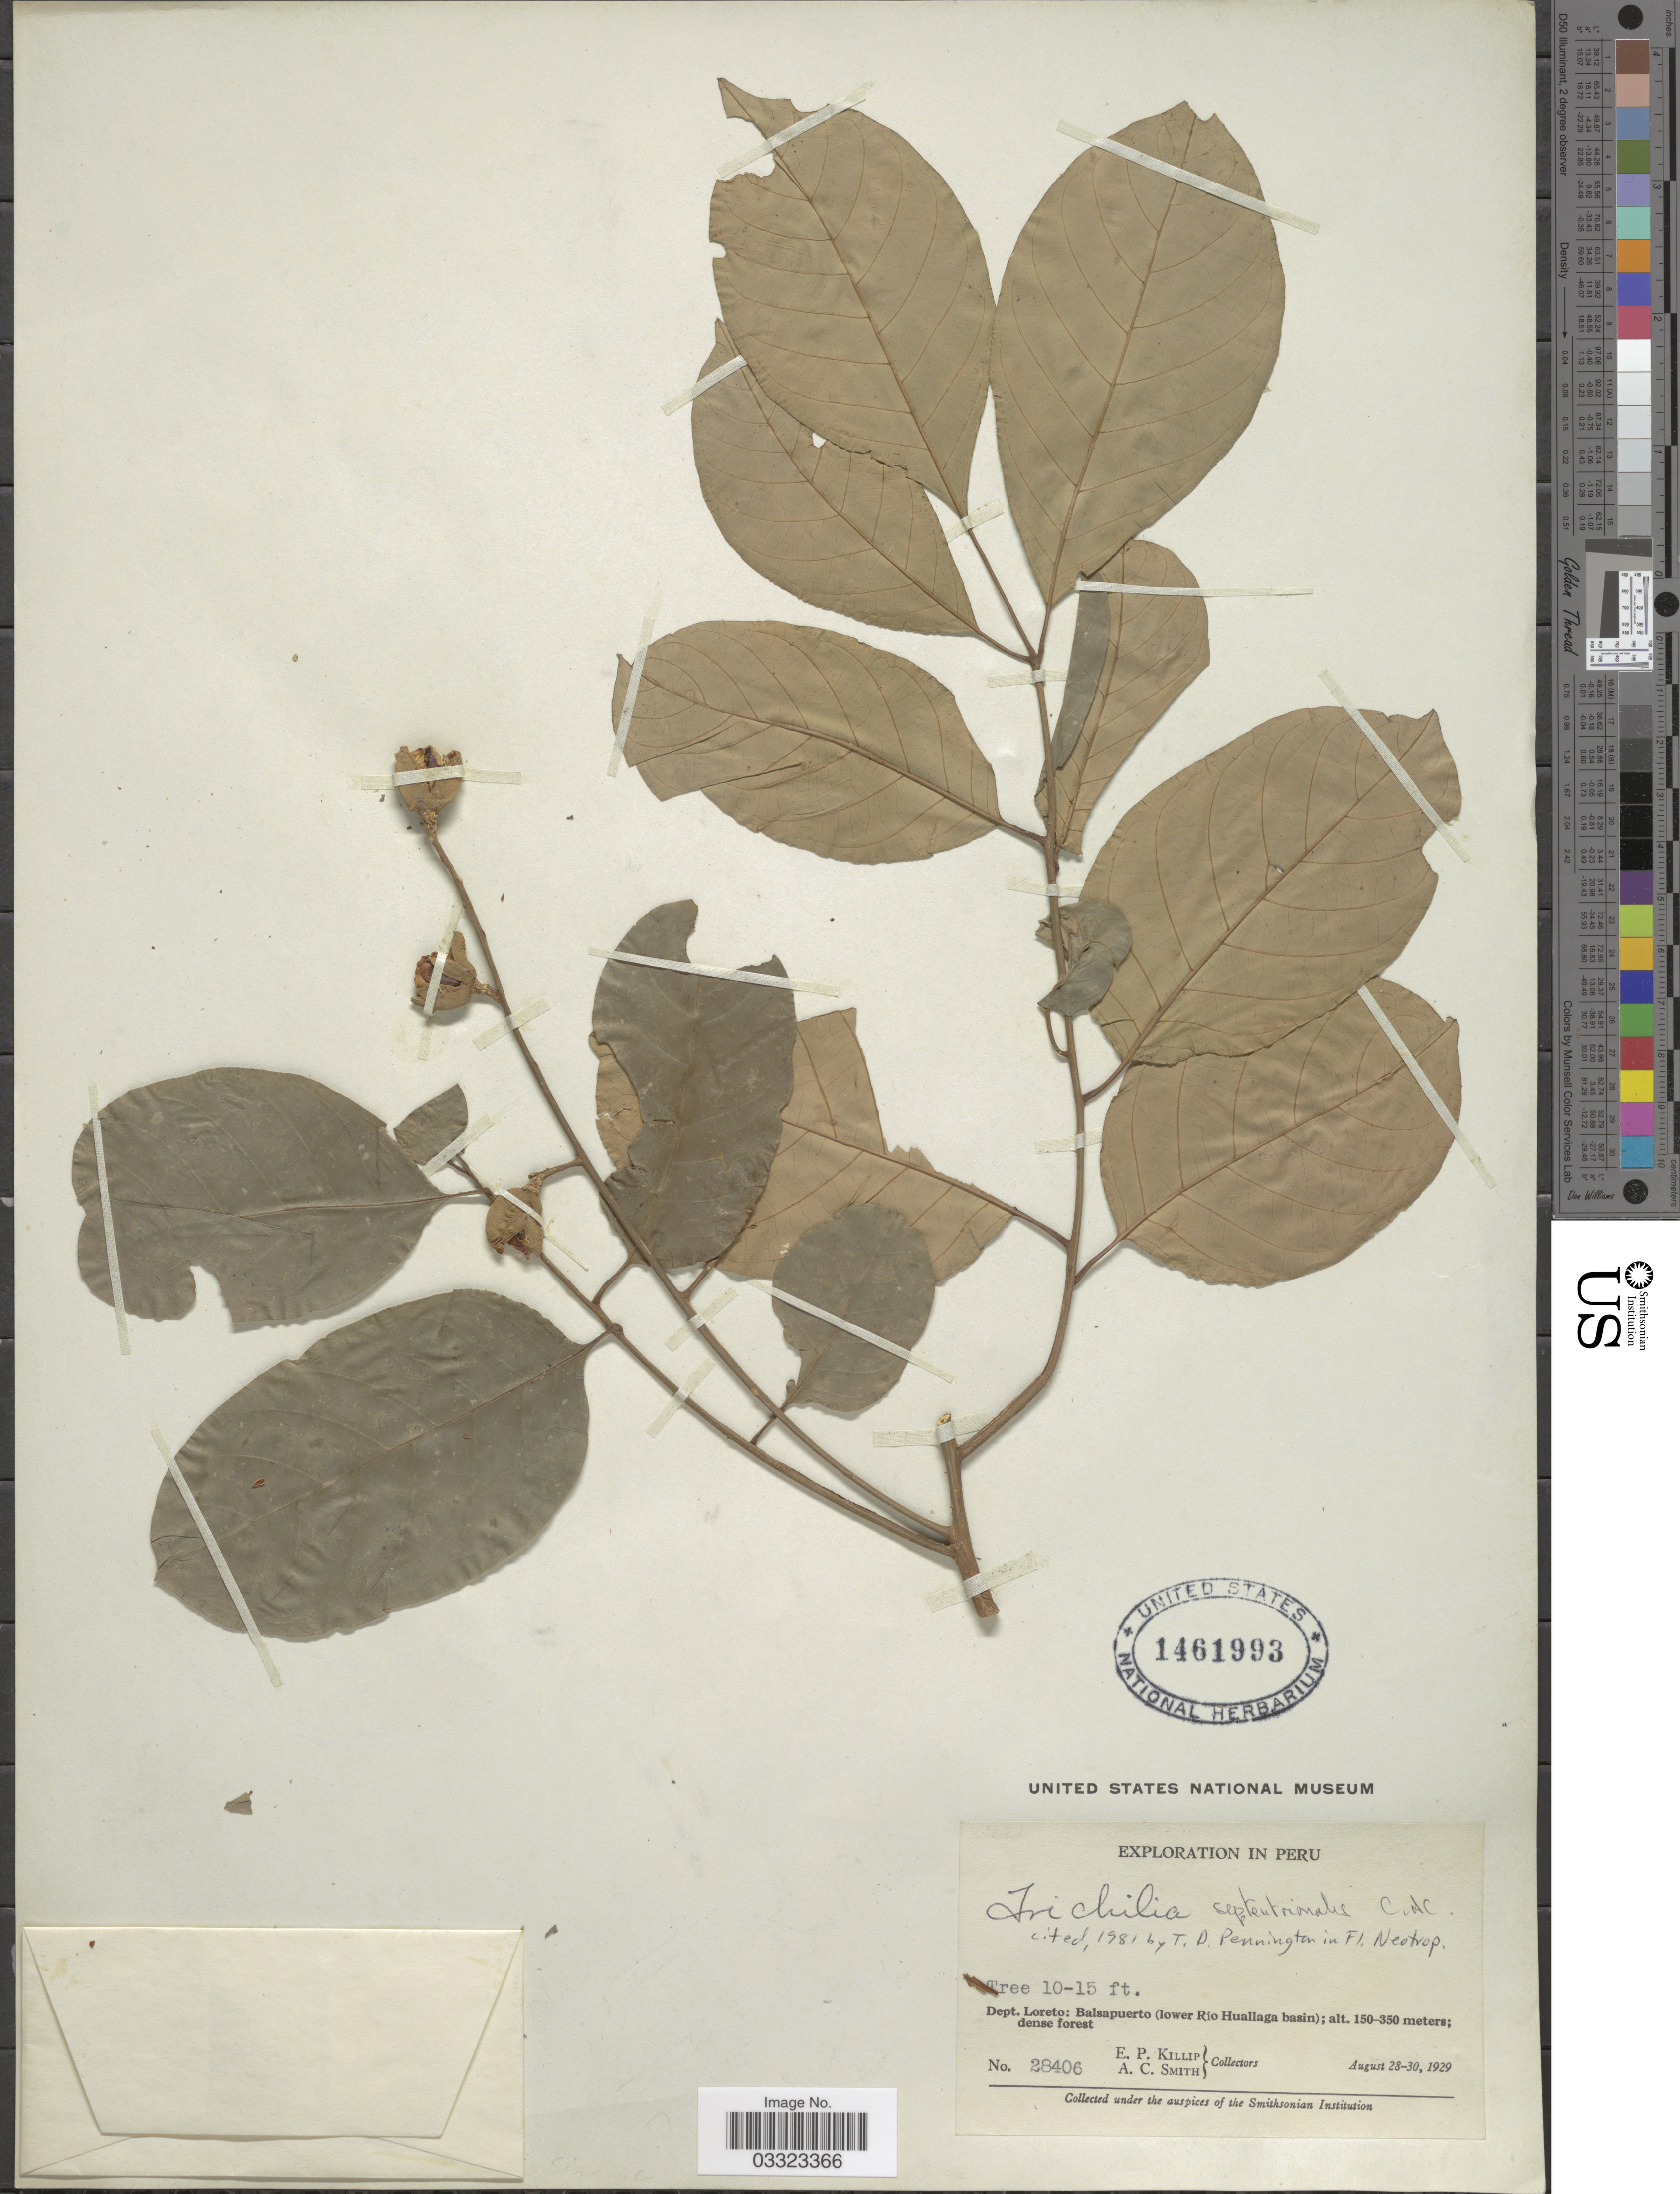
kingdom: Plantae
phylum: Tracheophyta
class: Magnoliopsida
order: Sapindales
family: Meliaceae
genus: Trichilia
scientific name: Trichilia septentrionalis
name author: C. DC.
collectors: E. P. Killip & A. C. Smith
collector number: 28406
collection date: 1929-08-28/1929-08-30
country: Peru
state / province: Loreto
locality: Dept. Loreto: Balsapuerto (lower Río Huallaga basin).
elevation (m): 150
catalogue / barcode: US 1461993